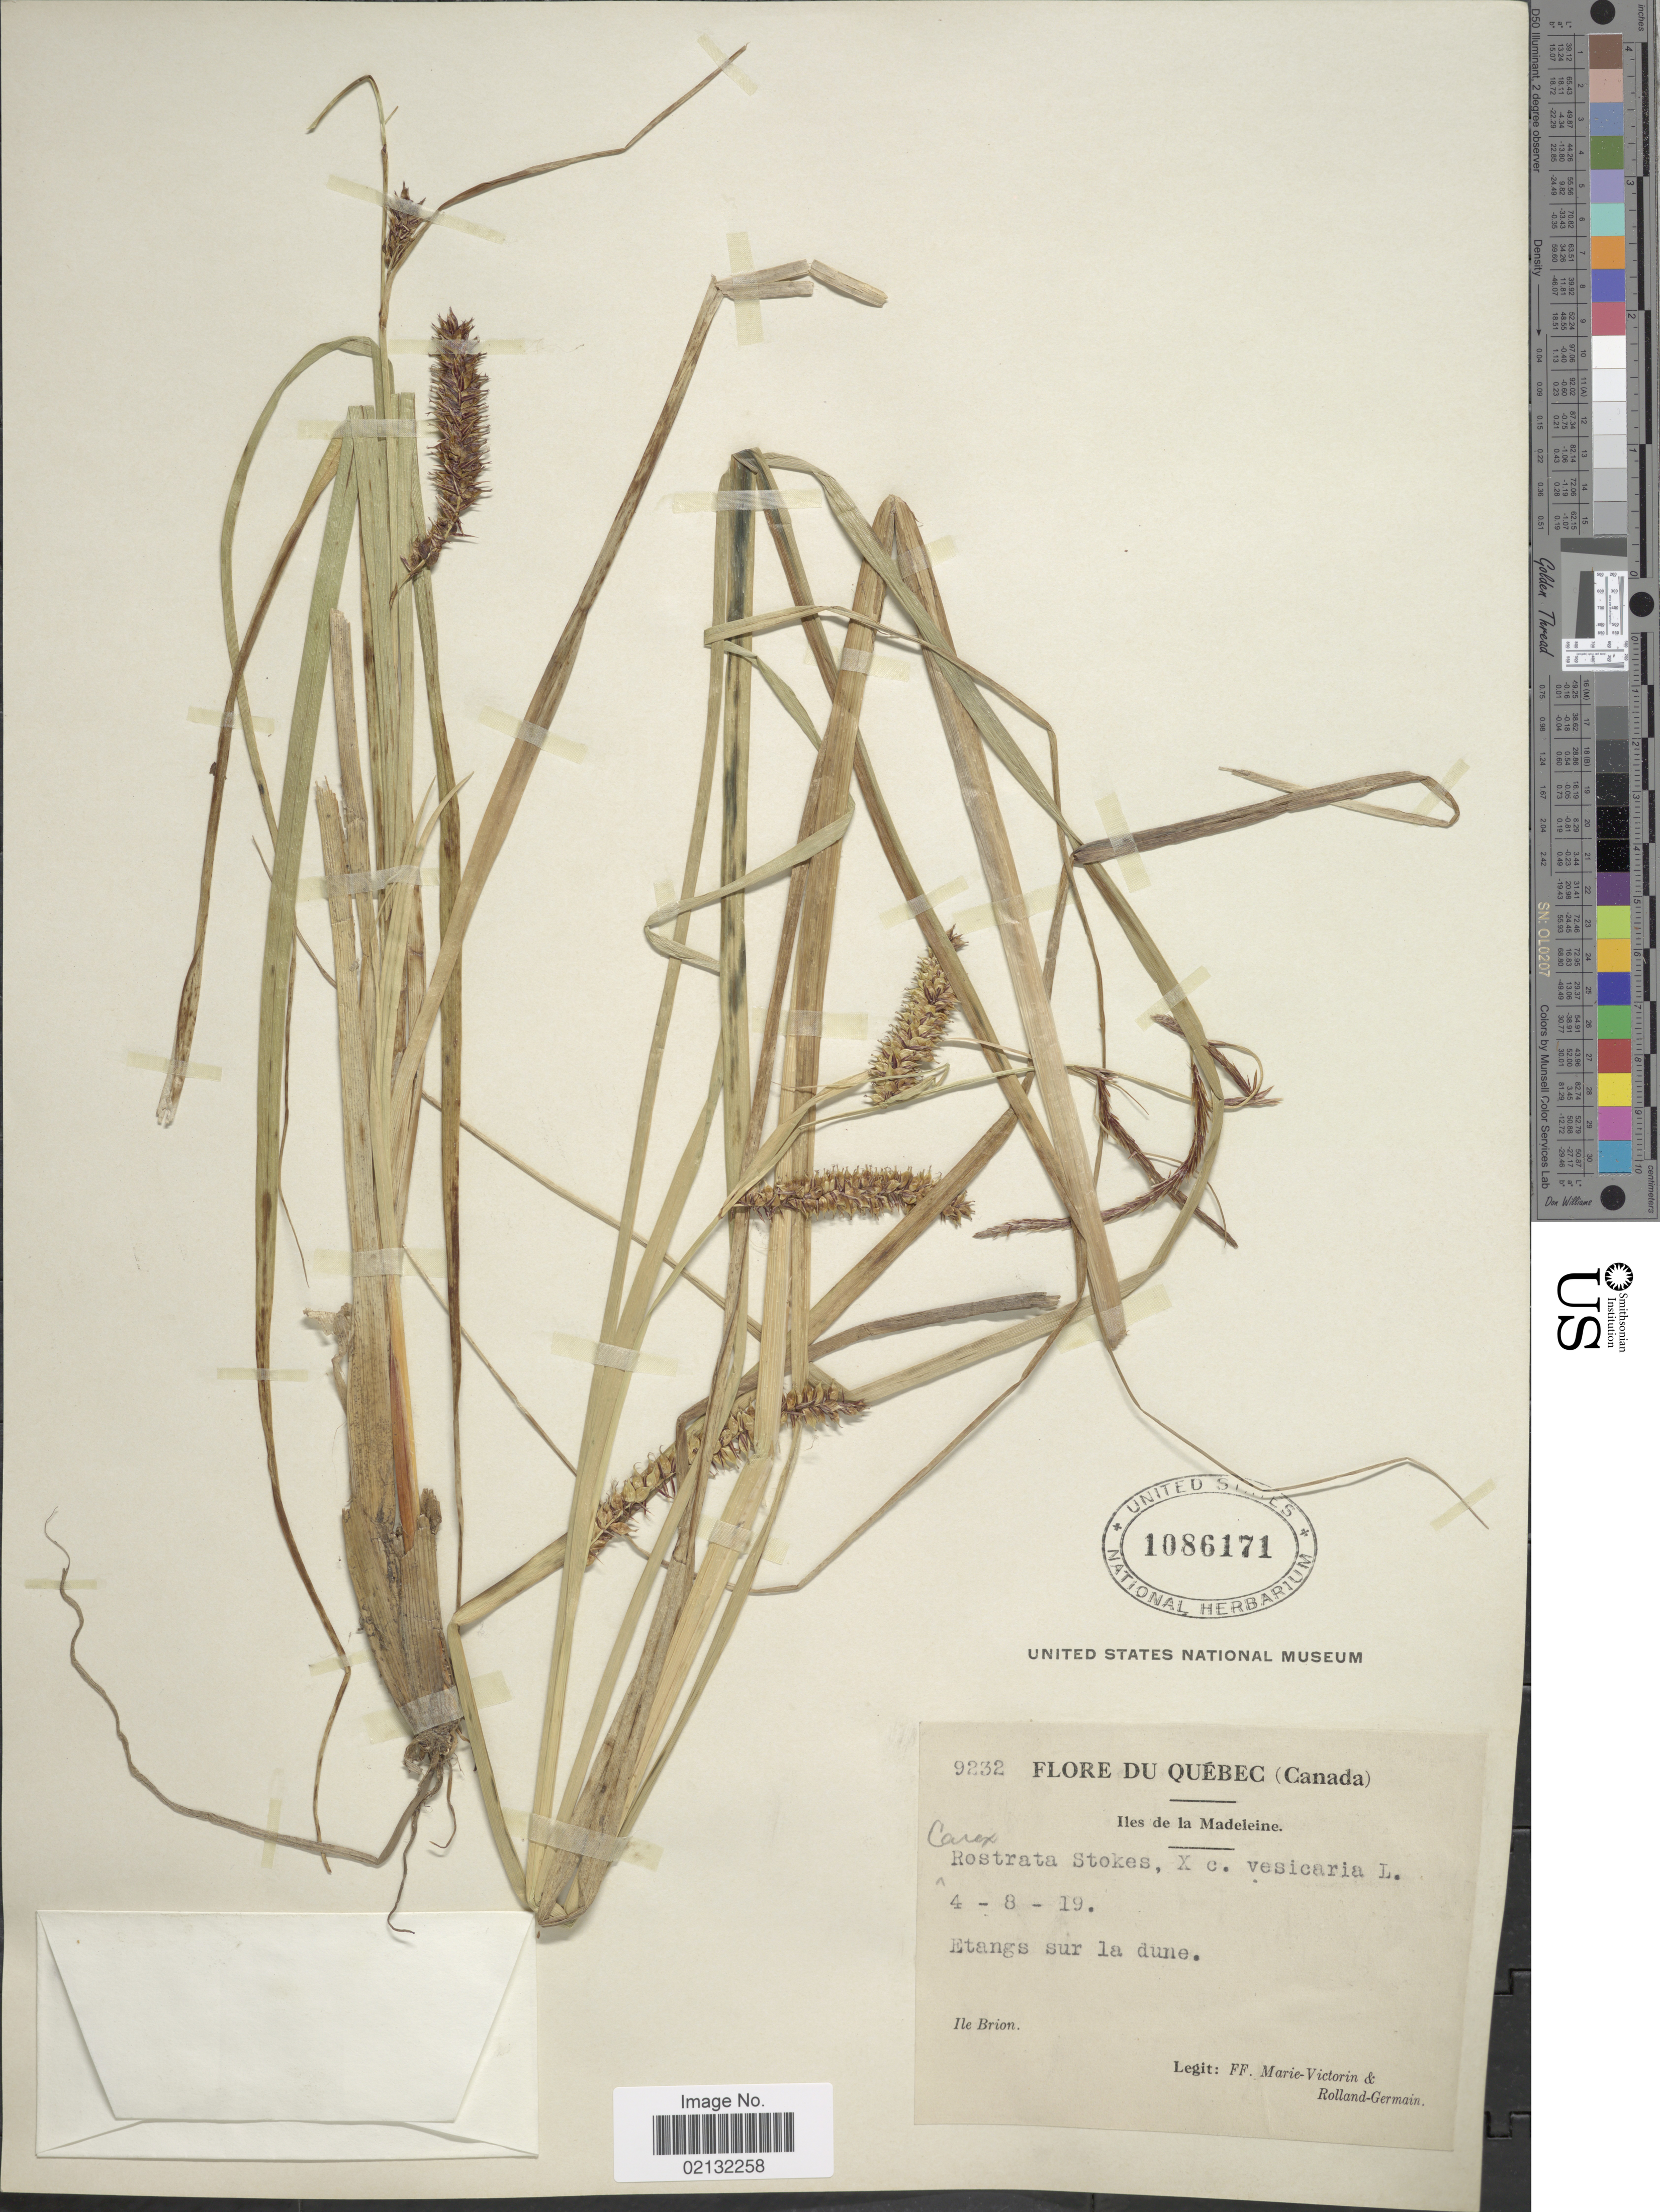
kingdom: Plantae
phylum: Tracheophyta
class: Liliopsida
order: Poales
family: Cyperaceae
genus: Carex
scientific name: Carex rostrata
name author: Stokes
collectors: F. Marie-Victorin & Rolland-Germain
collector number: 9232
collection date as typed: Transcribed d/m/y: 4/8/19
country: Canada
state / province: Quebec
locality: Iles de la Madeleine, Etangs sur la dune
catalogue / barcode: US 1086171